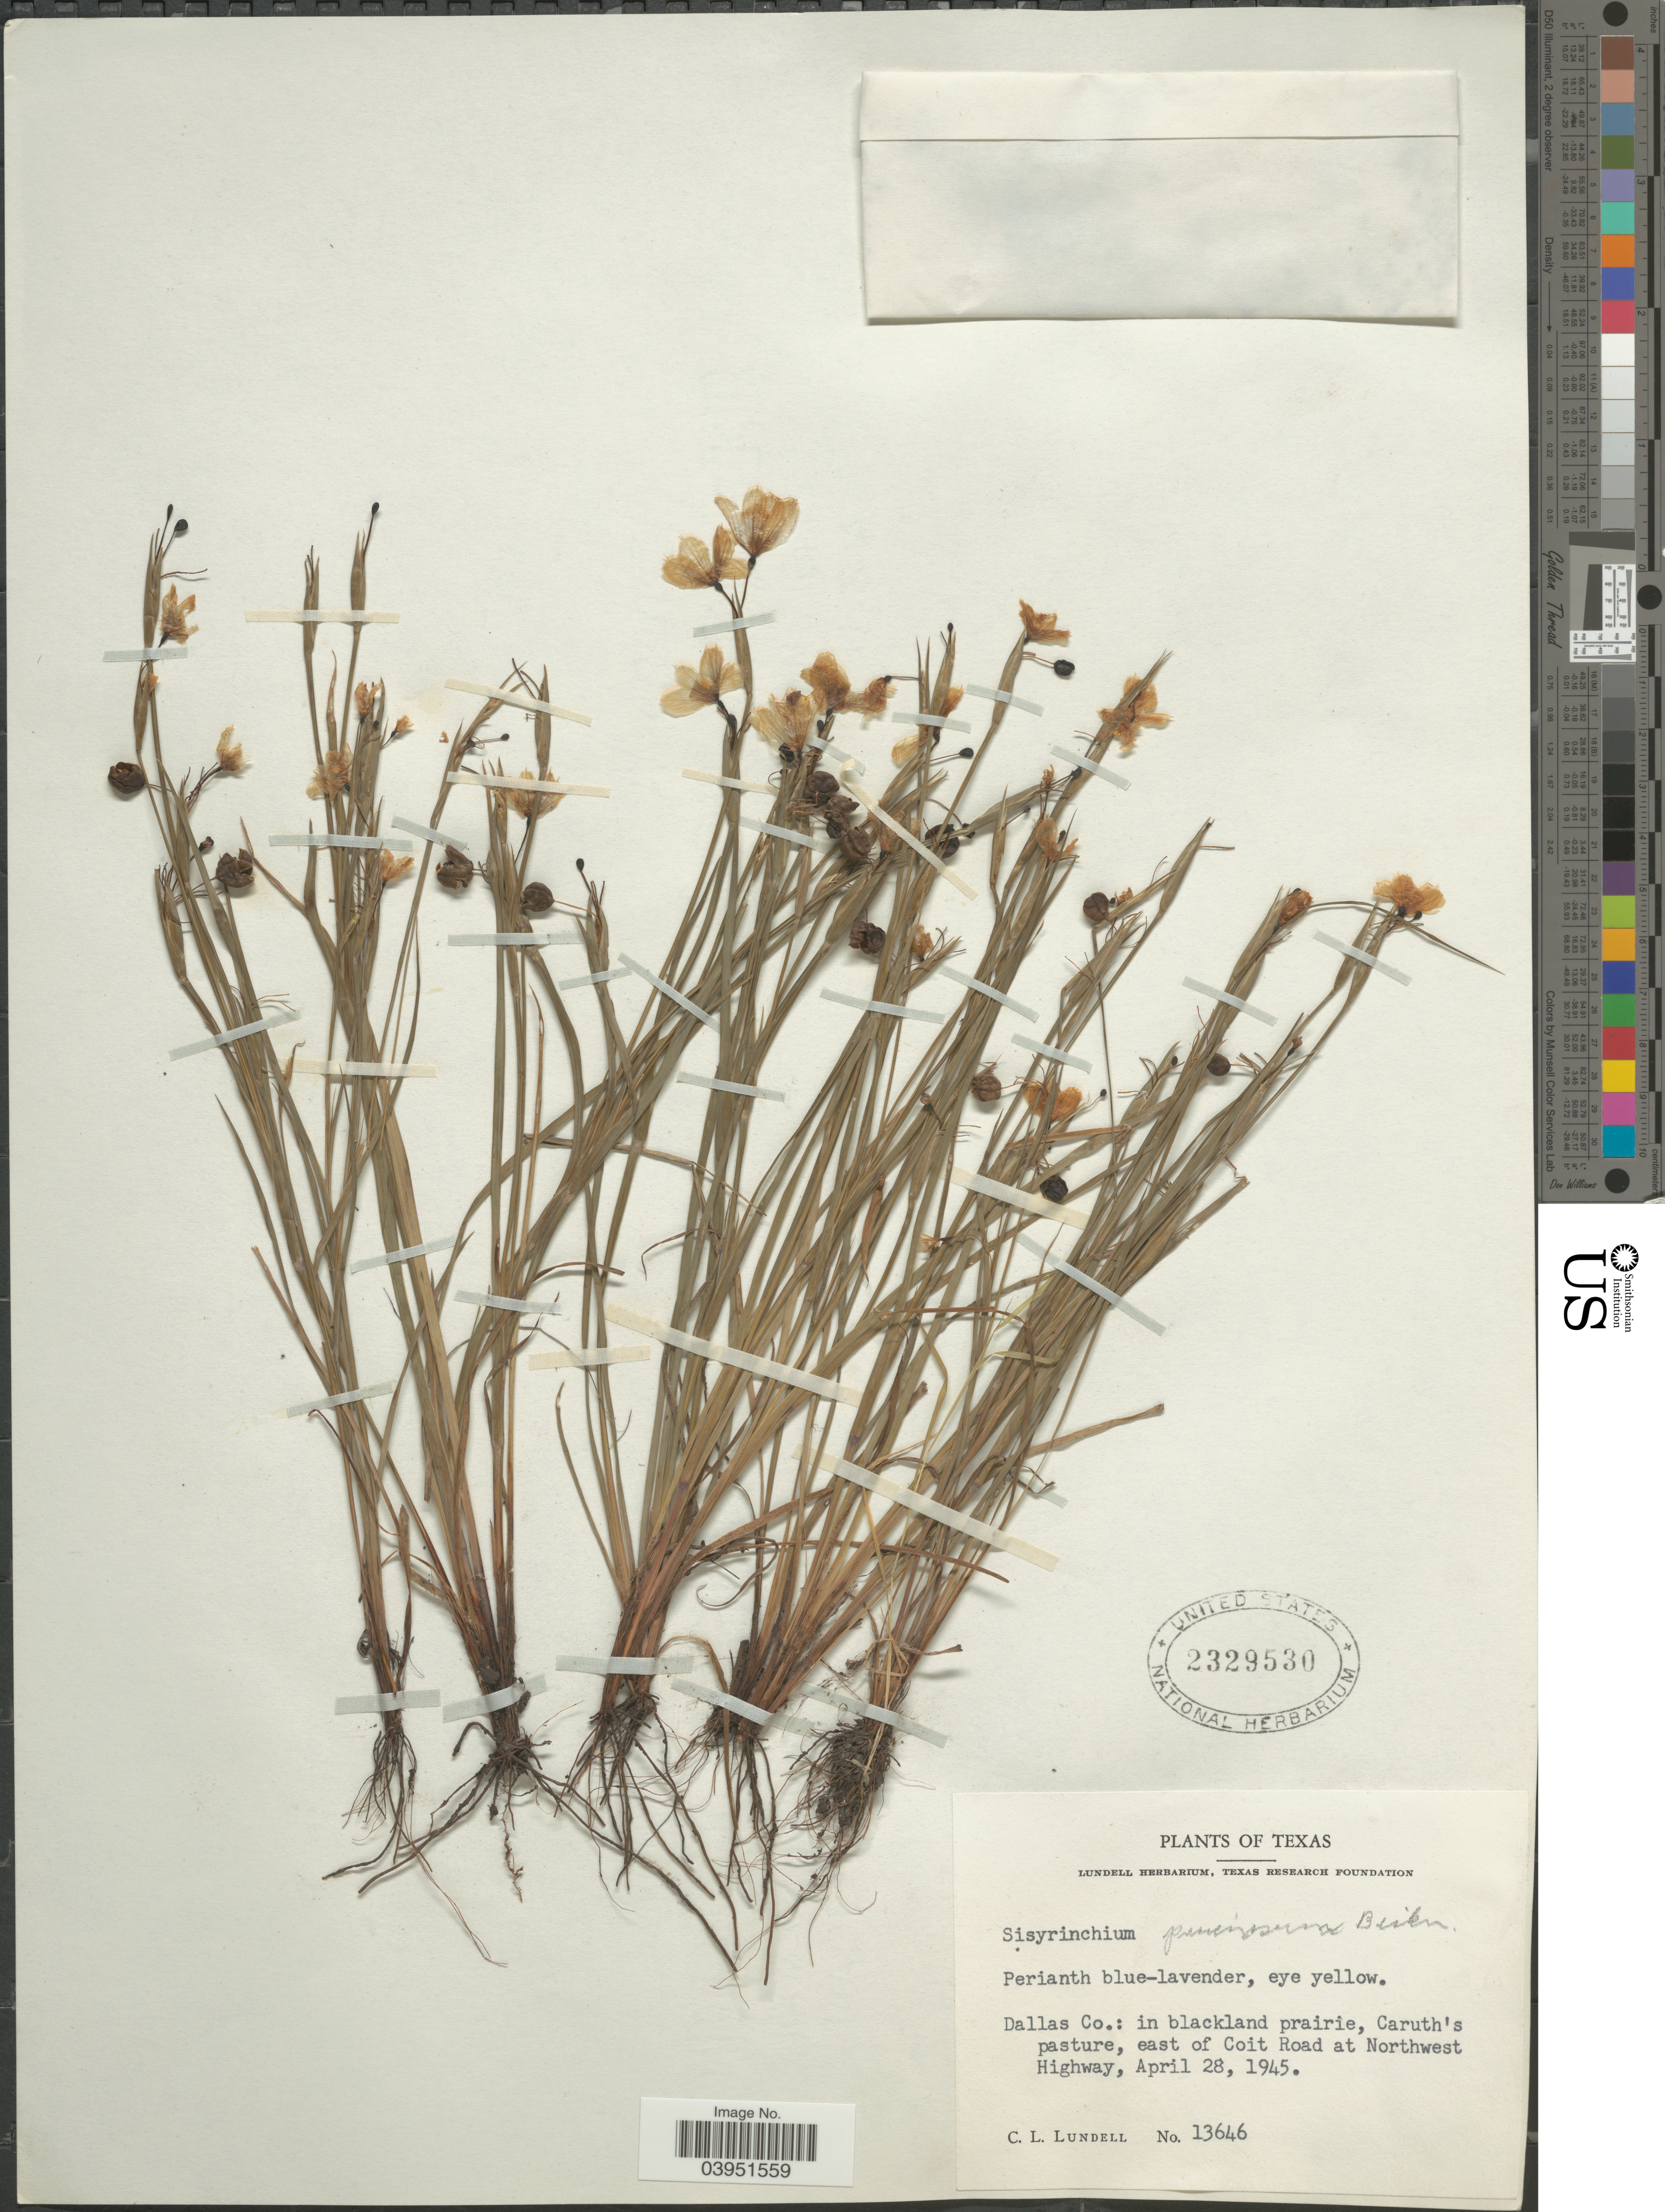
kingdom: Plantae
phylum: Tracheophyta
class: Liliopsida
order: Asparagales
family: Iridaceae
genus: Sisyrinchium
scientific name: Sisyrinchium pruinosum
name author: E.P. Bicknell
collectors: C. L. Lundell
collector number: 13646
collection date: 1945-04-28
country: United States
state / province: Texas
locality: Dallas Co.: in blackland prairie, Caruth's pasture, east of Coit Road at Northwest Highway.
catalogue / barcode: US 2329530